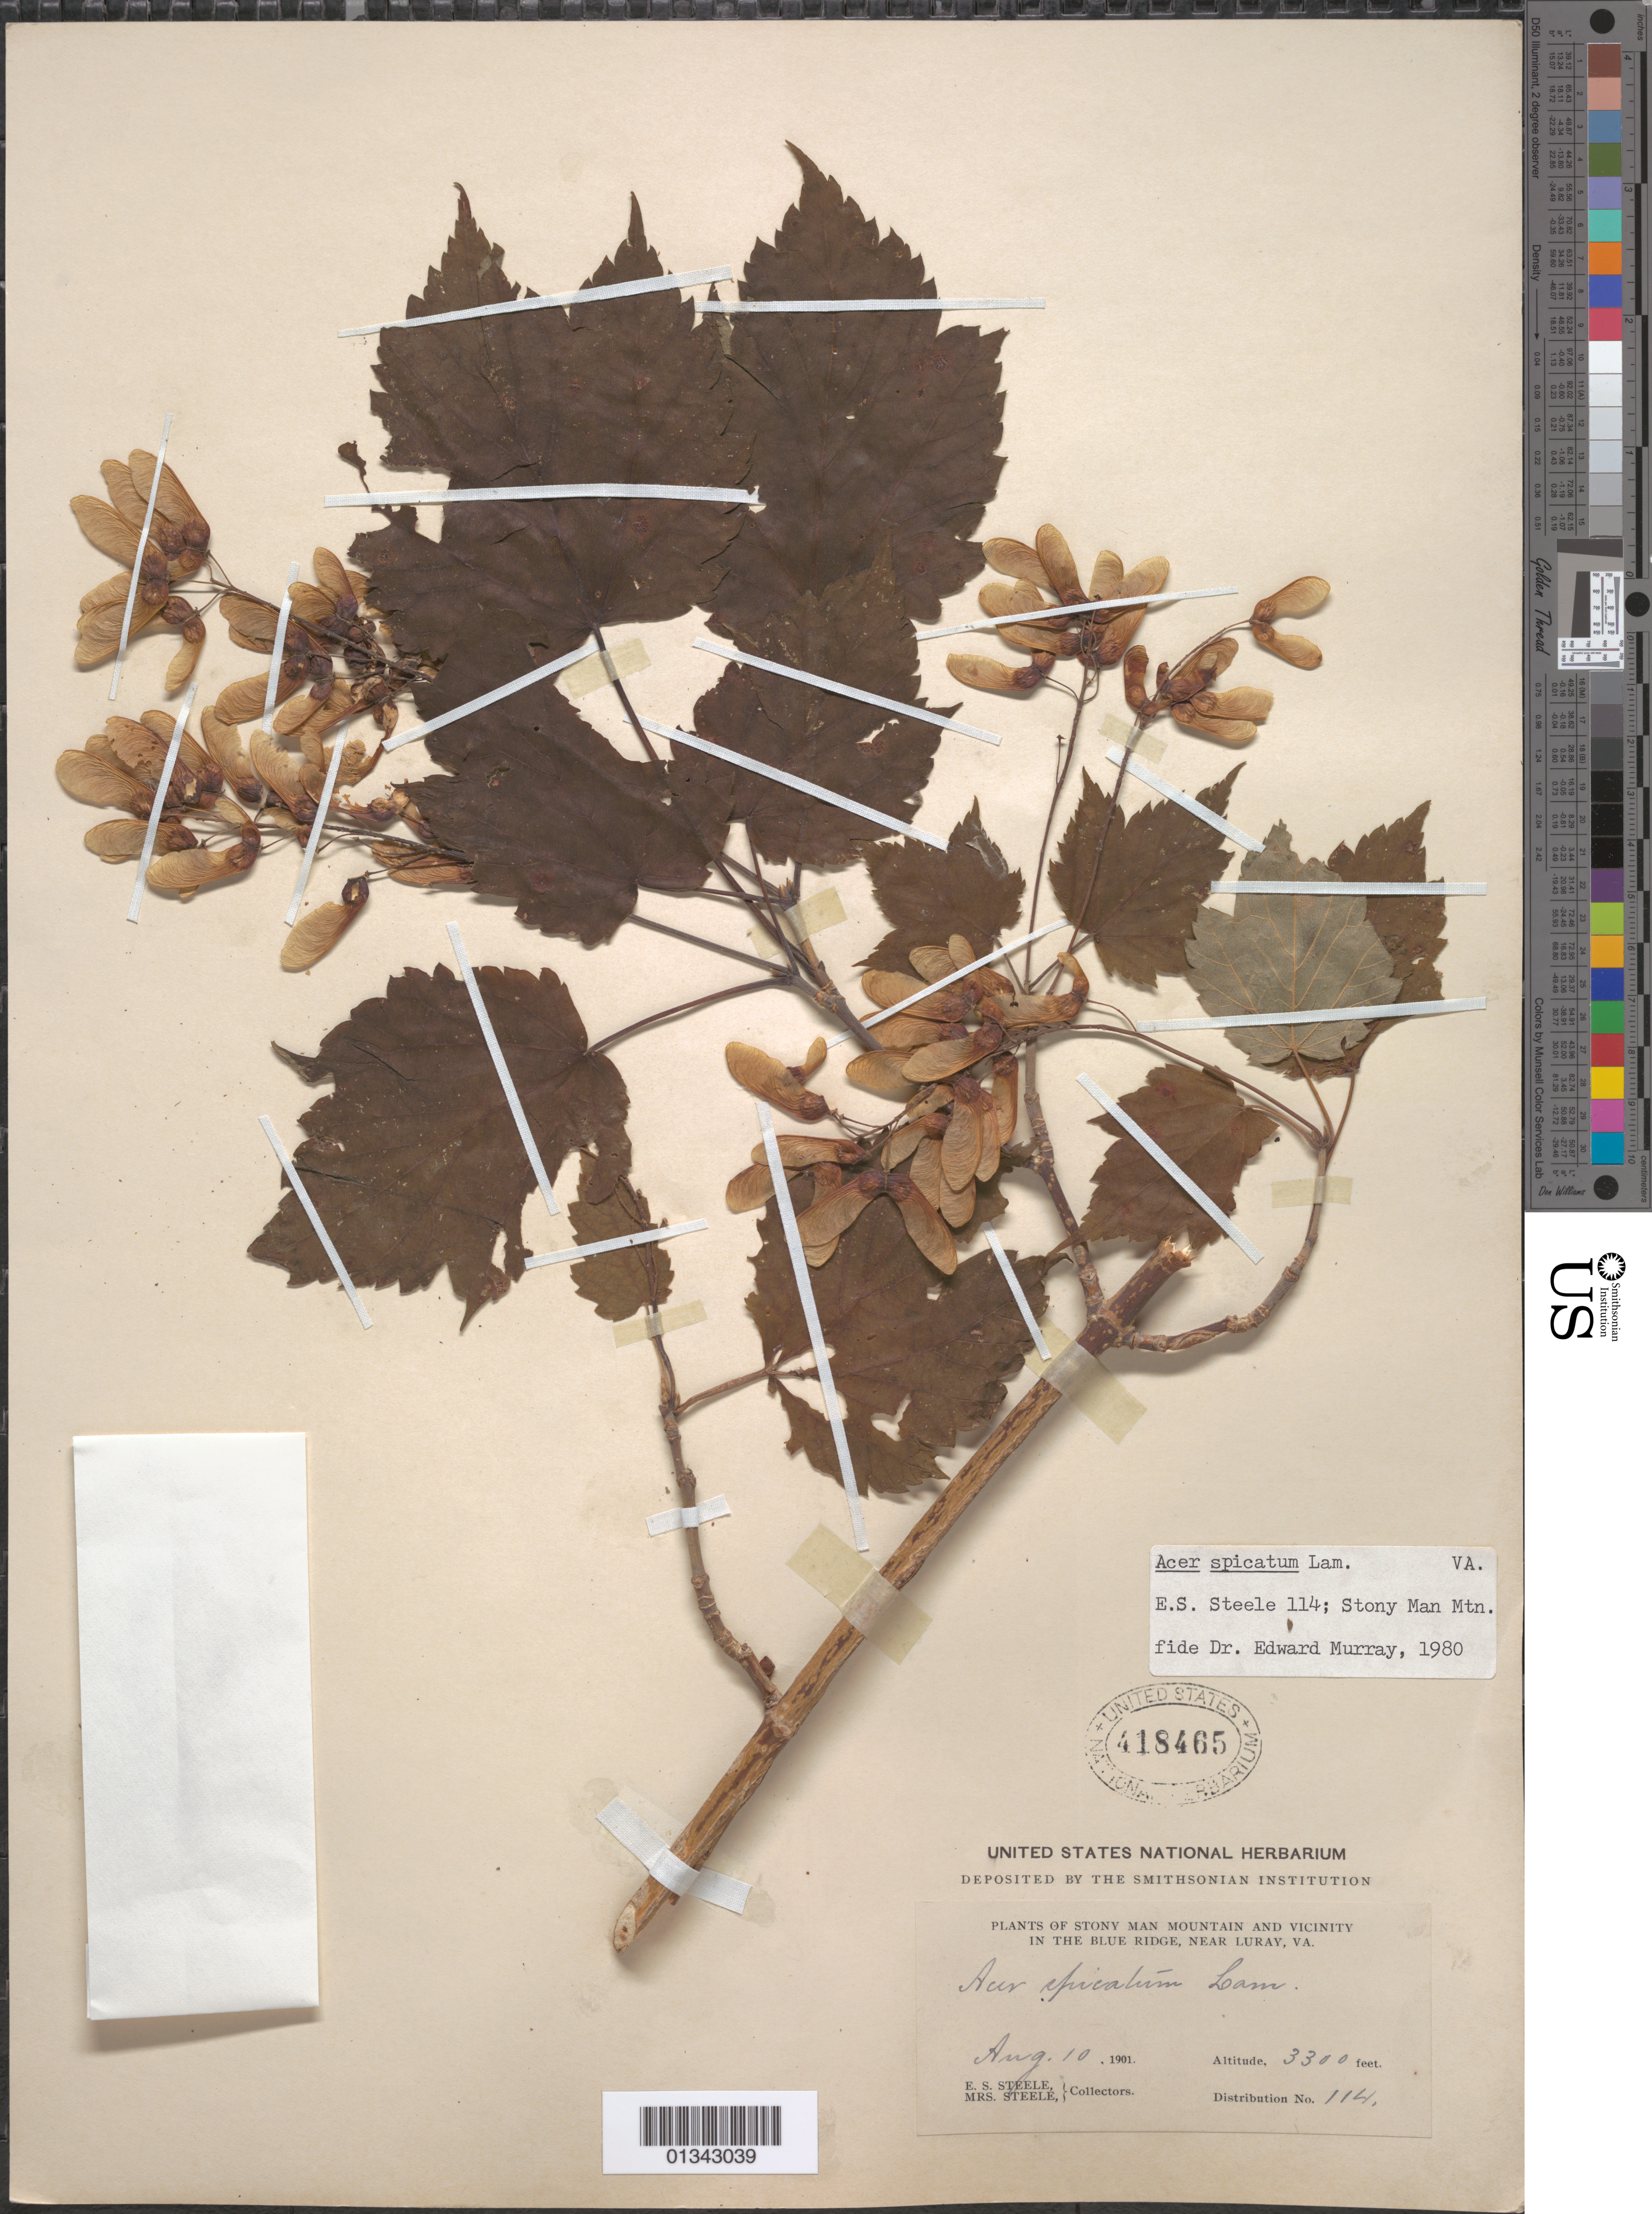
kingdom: Plantae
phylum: Tracheophyta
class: Magnoliopsida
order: Sapindales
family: Sapindaceae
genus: Acer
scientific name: Acer spicatum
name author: Lam.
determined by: Murray, Edward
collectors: E. Steele & Mrs. E. S. Steele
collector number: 114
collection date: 1901-08-10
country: United States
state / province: Virginia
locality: Stony Man and vicinity in the Blue Ridge , near Luray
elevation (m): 1006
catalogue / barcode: US 418465